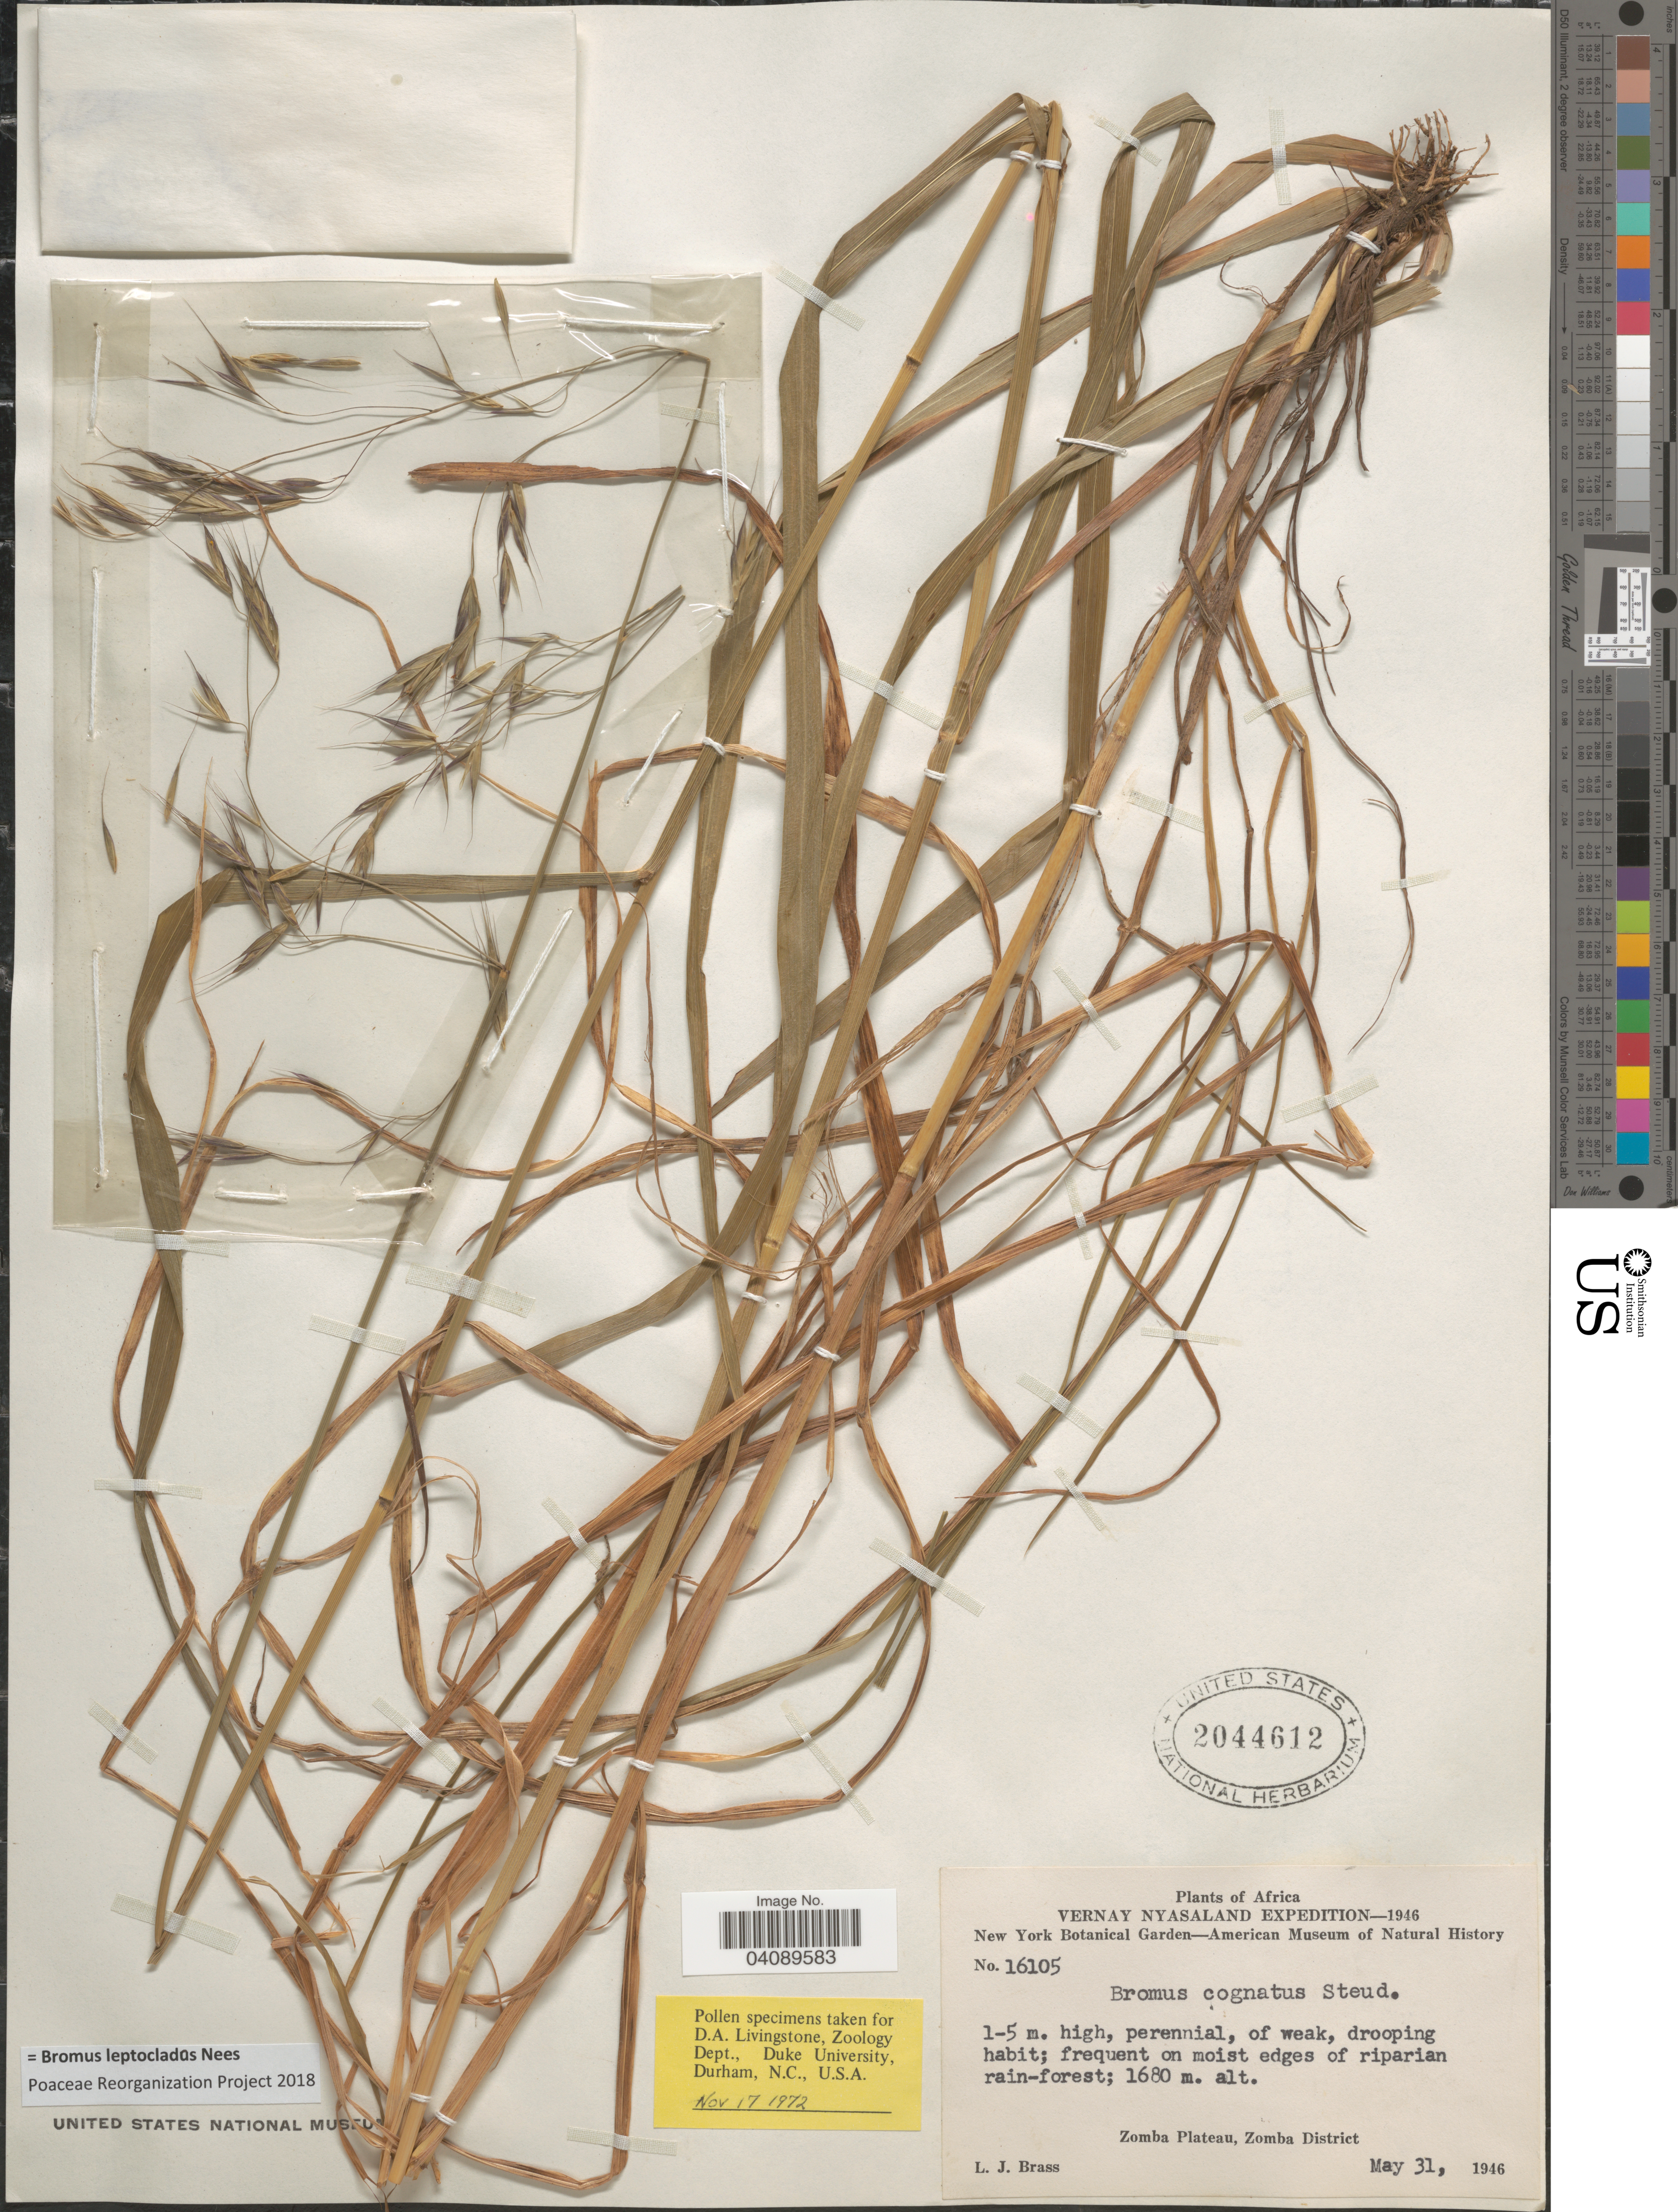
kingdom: Plantae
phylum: Tracheophyta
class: Liliopsida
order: Poales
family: Poaceae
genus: Bromus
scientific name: Bromus leptoclados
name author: Nees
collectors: L. J. Brass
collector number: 16105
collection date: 1946-05-31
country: Malawi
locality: Vernay Nyasaland Expedition - 1946. Zomba Plateau, Zomba District.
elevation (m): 1680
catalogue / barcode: US 2044612